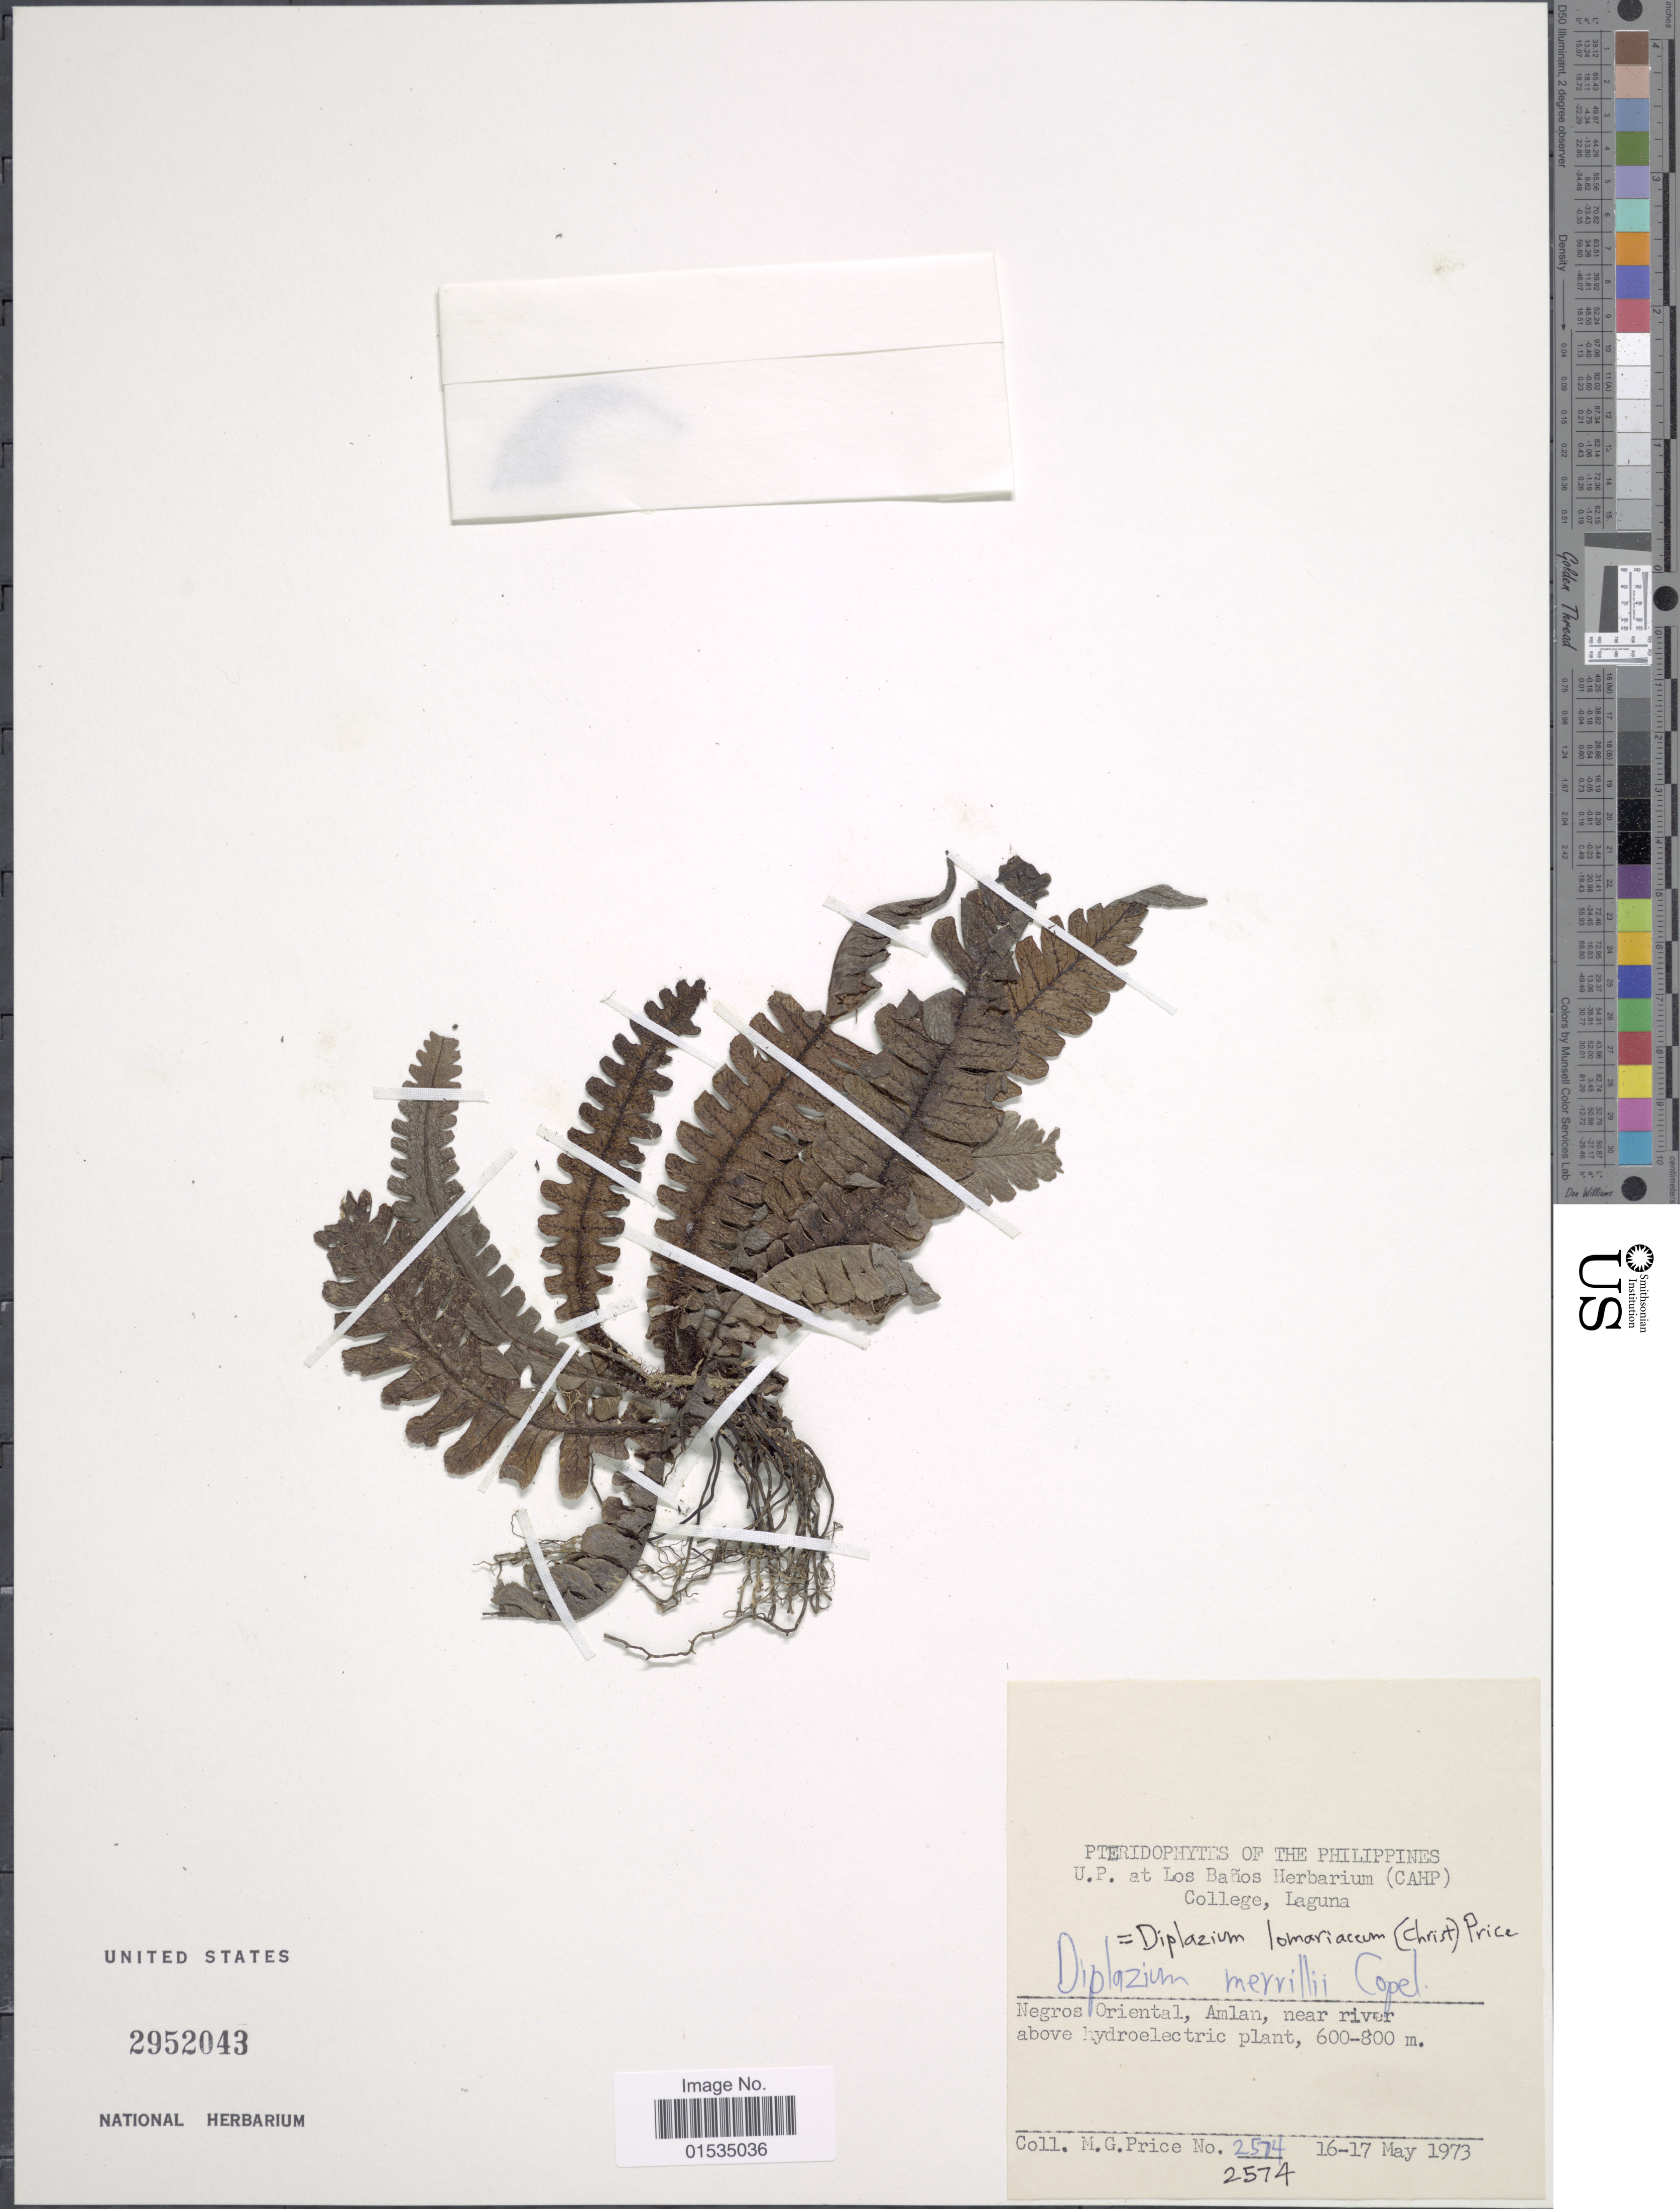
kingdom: Plantae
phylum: Tracheophyta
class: Polypodiopsida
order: Polypodiales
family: Athyriaceae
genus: Diplazium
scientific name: Diplazium lomariaceum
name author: (Christ) M.G. Price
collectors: M. G. Price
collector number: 2574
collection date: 1973-05-16/1973-05-17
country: Philippines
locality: Negros Oriental,amlan, near river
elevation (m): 600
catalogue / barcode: US 2952043